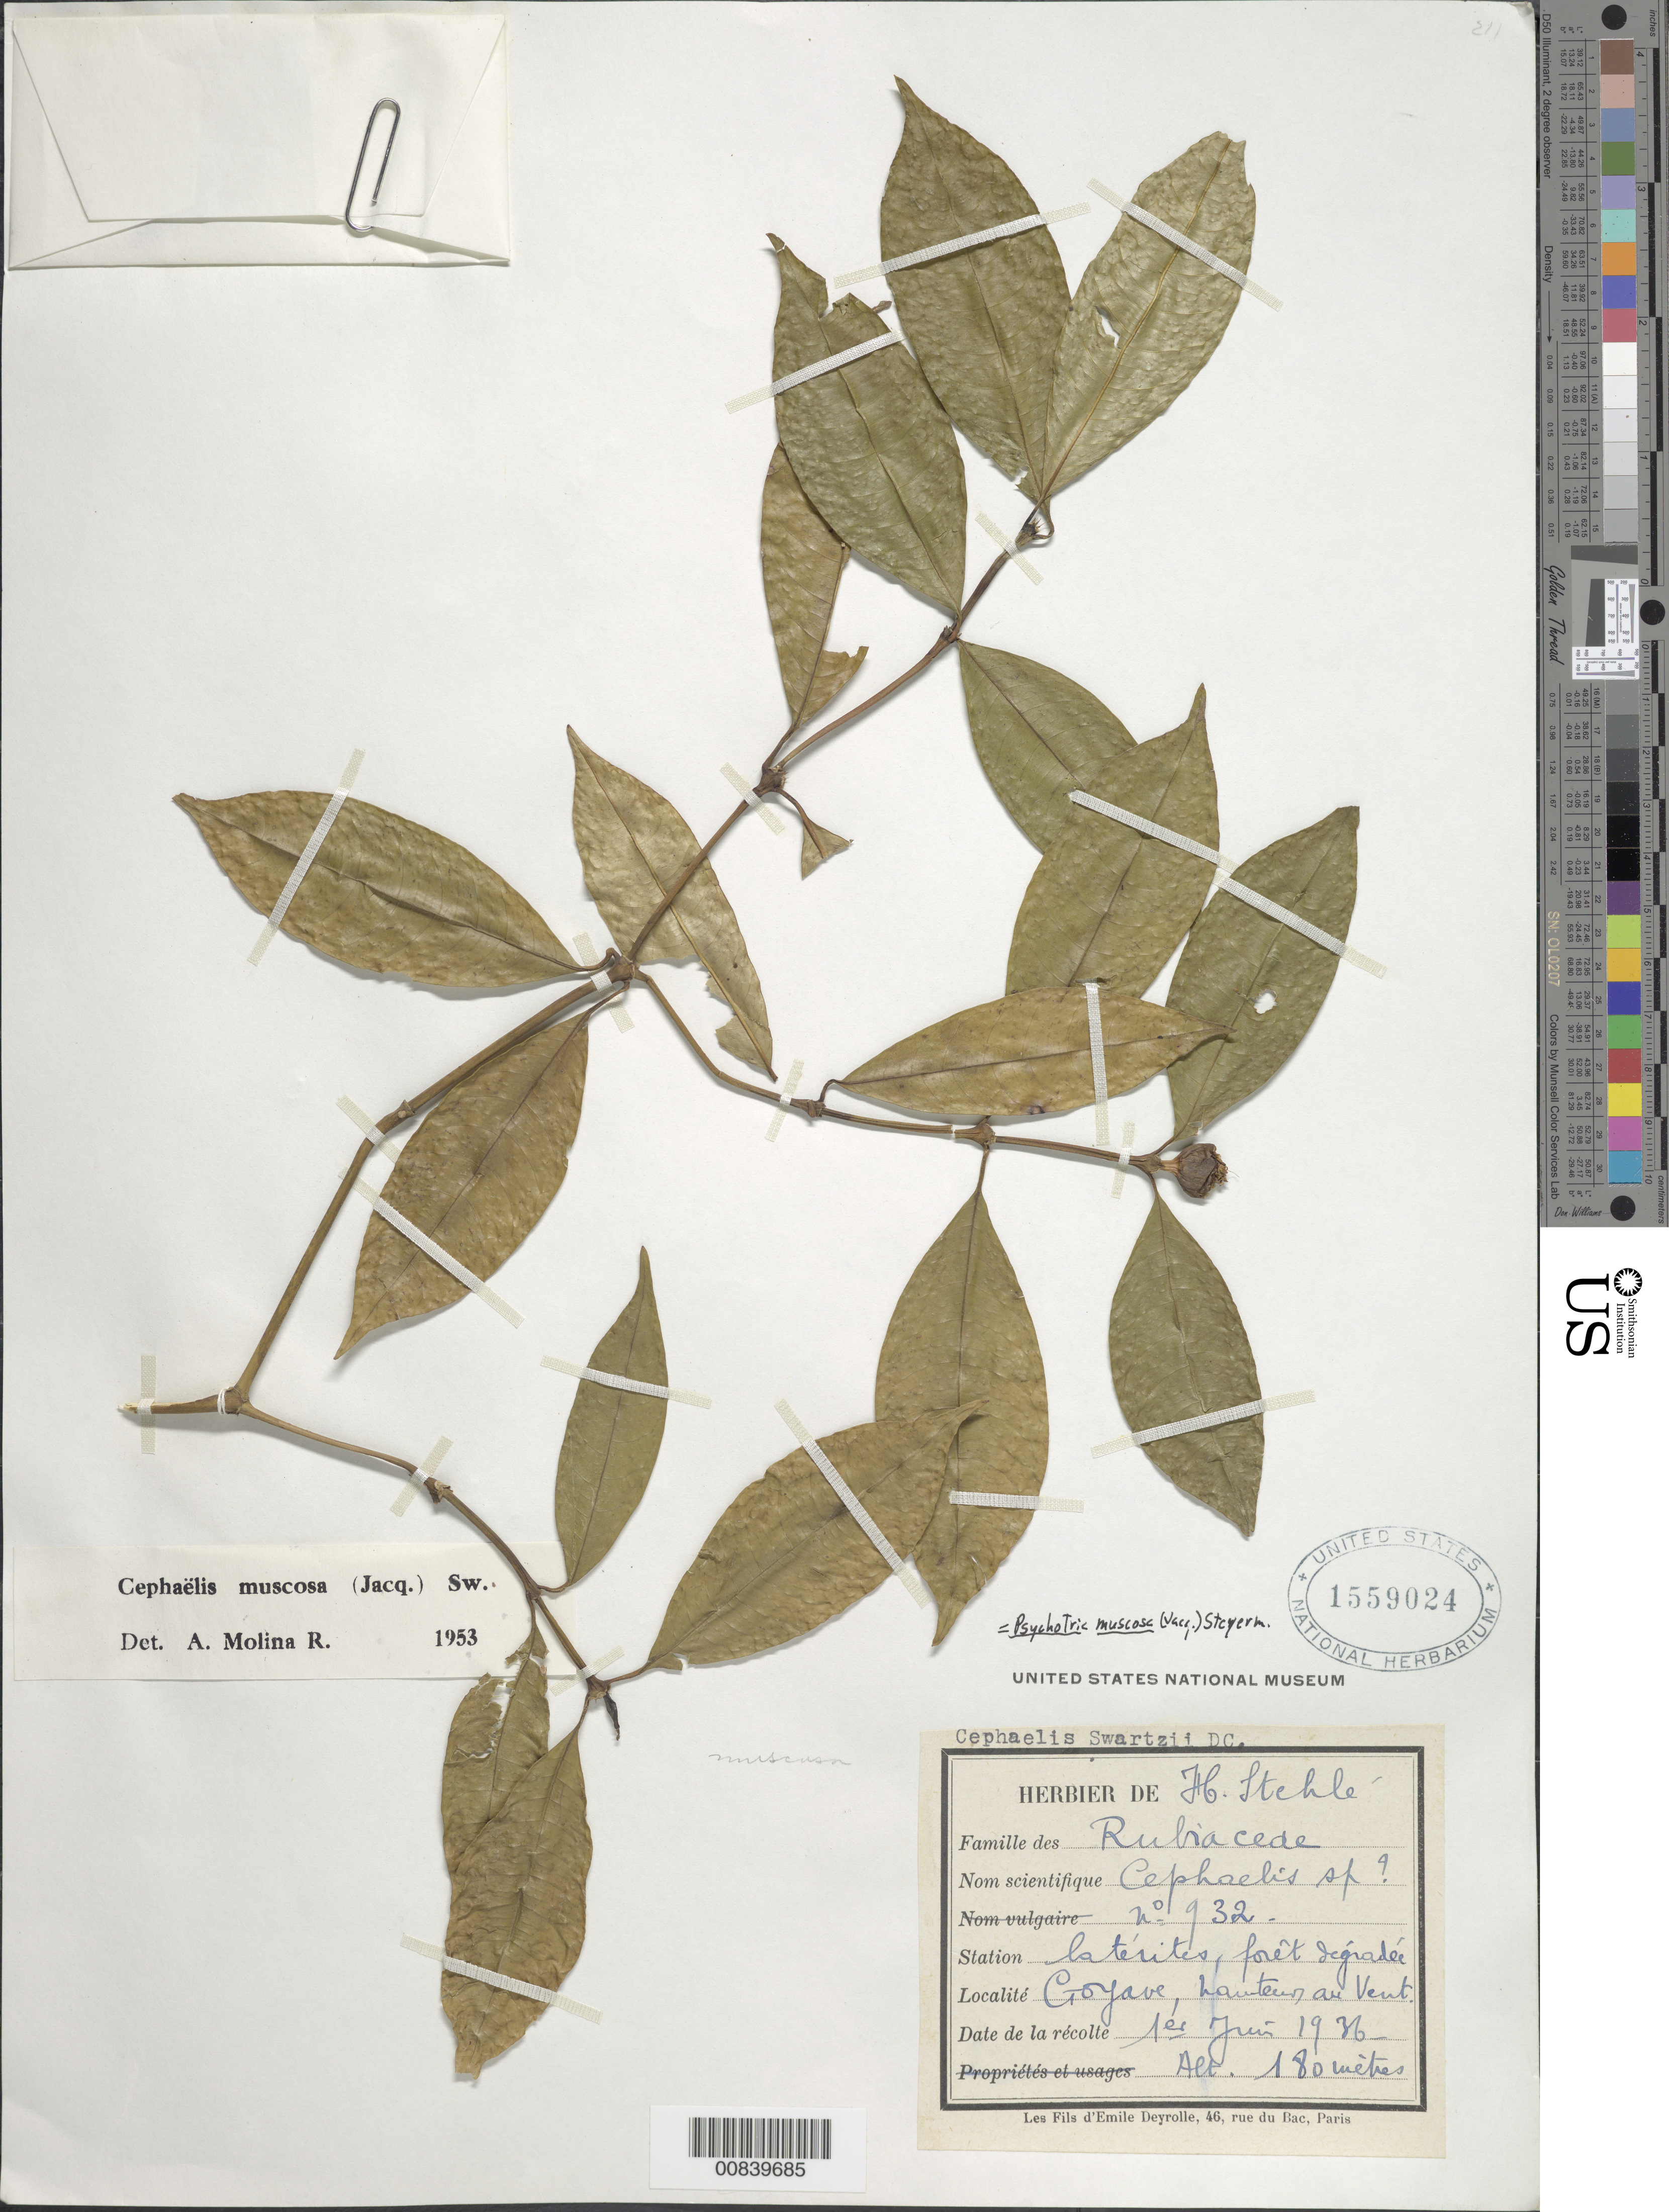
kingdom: Plantae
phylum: Tracheophyta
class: Magnoliopsida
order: Gentianales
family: Rubiaceae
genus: Psychotria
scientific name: Psychotria mucosa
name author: (Jacq.) Steyerm.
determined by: Molina R., A.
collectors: H. Stehlé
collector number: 932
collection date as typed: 01 Jun 1936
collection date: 1936-06-01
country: Martinique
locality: Goyave, hauteur au Vent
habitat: Latérites, forêt dégradée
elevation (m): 180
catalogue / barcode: US 1559024